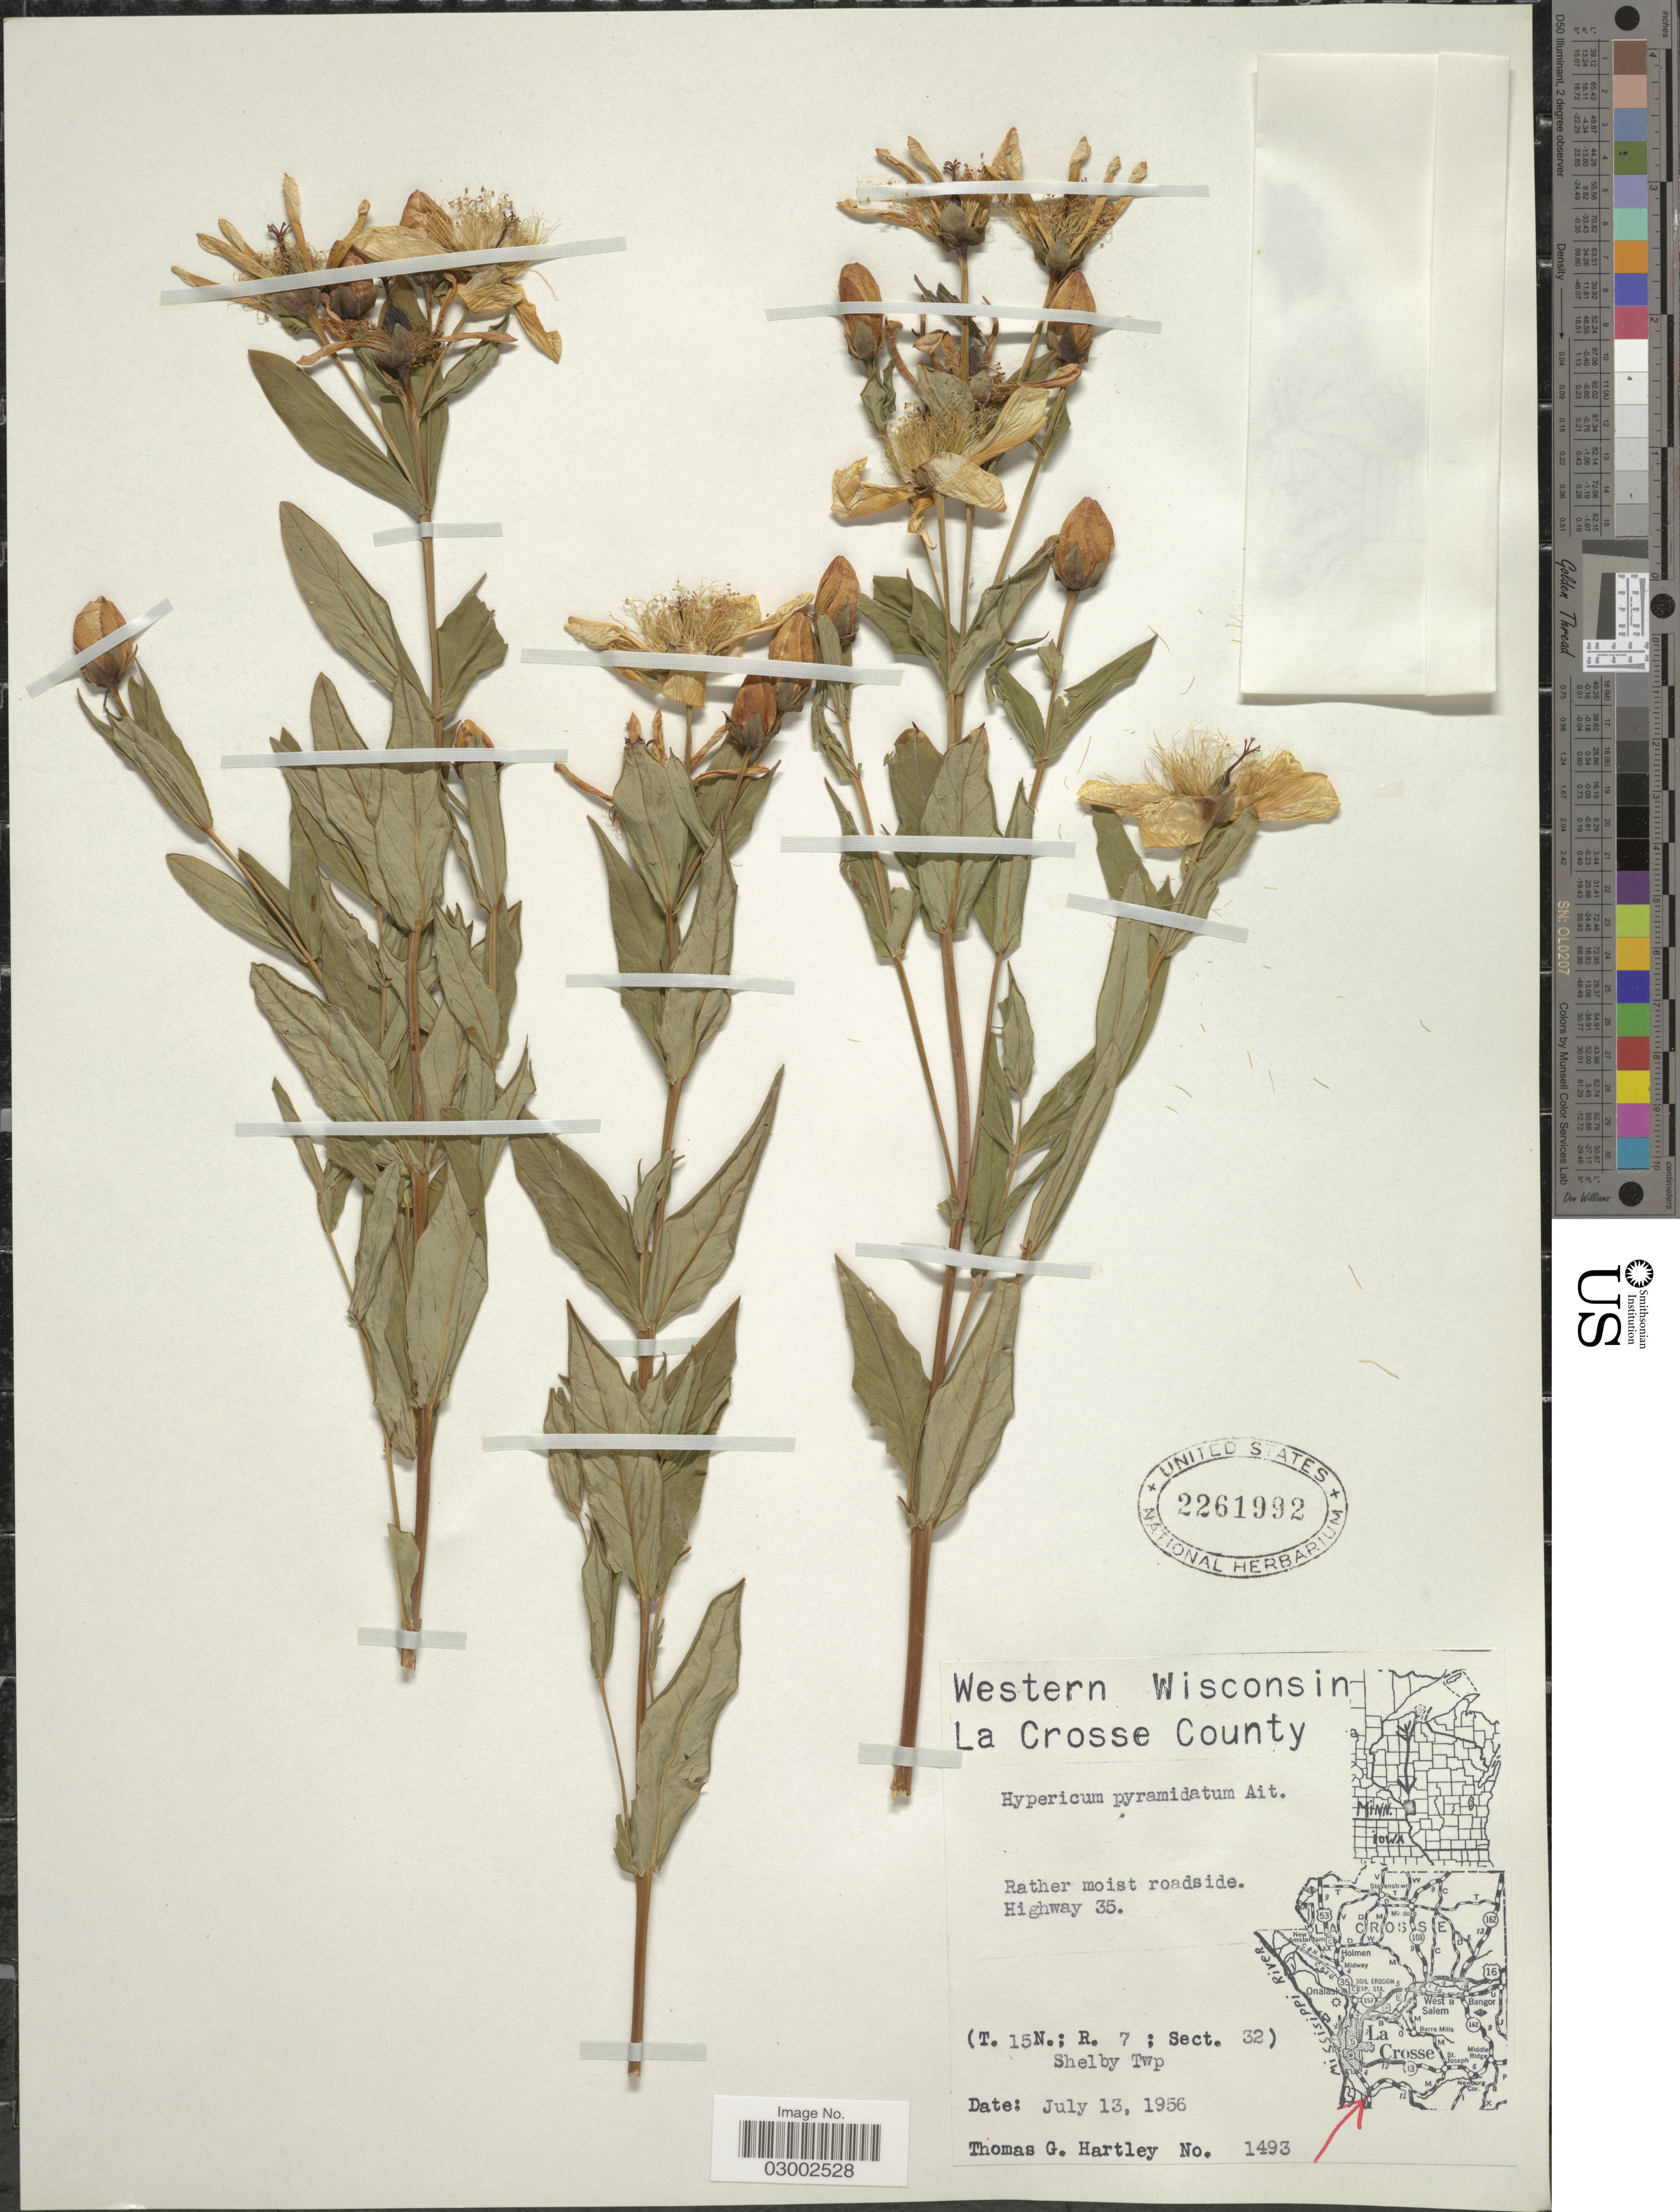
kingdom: Plantae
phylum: Tracheophyta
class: Magnoliopsida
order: Malpighiales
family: Hypericaceae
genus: Hypericum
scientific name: Hypericum ascyron subsp. pyramidatum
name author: (Aiton) N. Robson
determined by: Strong, Mark T., (BOT), Smithsonian Institution - National Museum of Natural History (UNITED STATES)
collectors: T. G. Hartley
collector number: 1493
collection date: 1956-07-13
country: United States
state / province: Wisconsin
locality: Western Wisconsin. La Crosse County. Highway 35. (T. 15N.; R. 7 ; Sect. 32) Shelby Twp.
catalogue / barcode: US 2261992